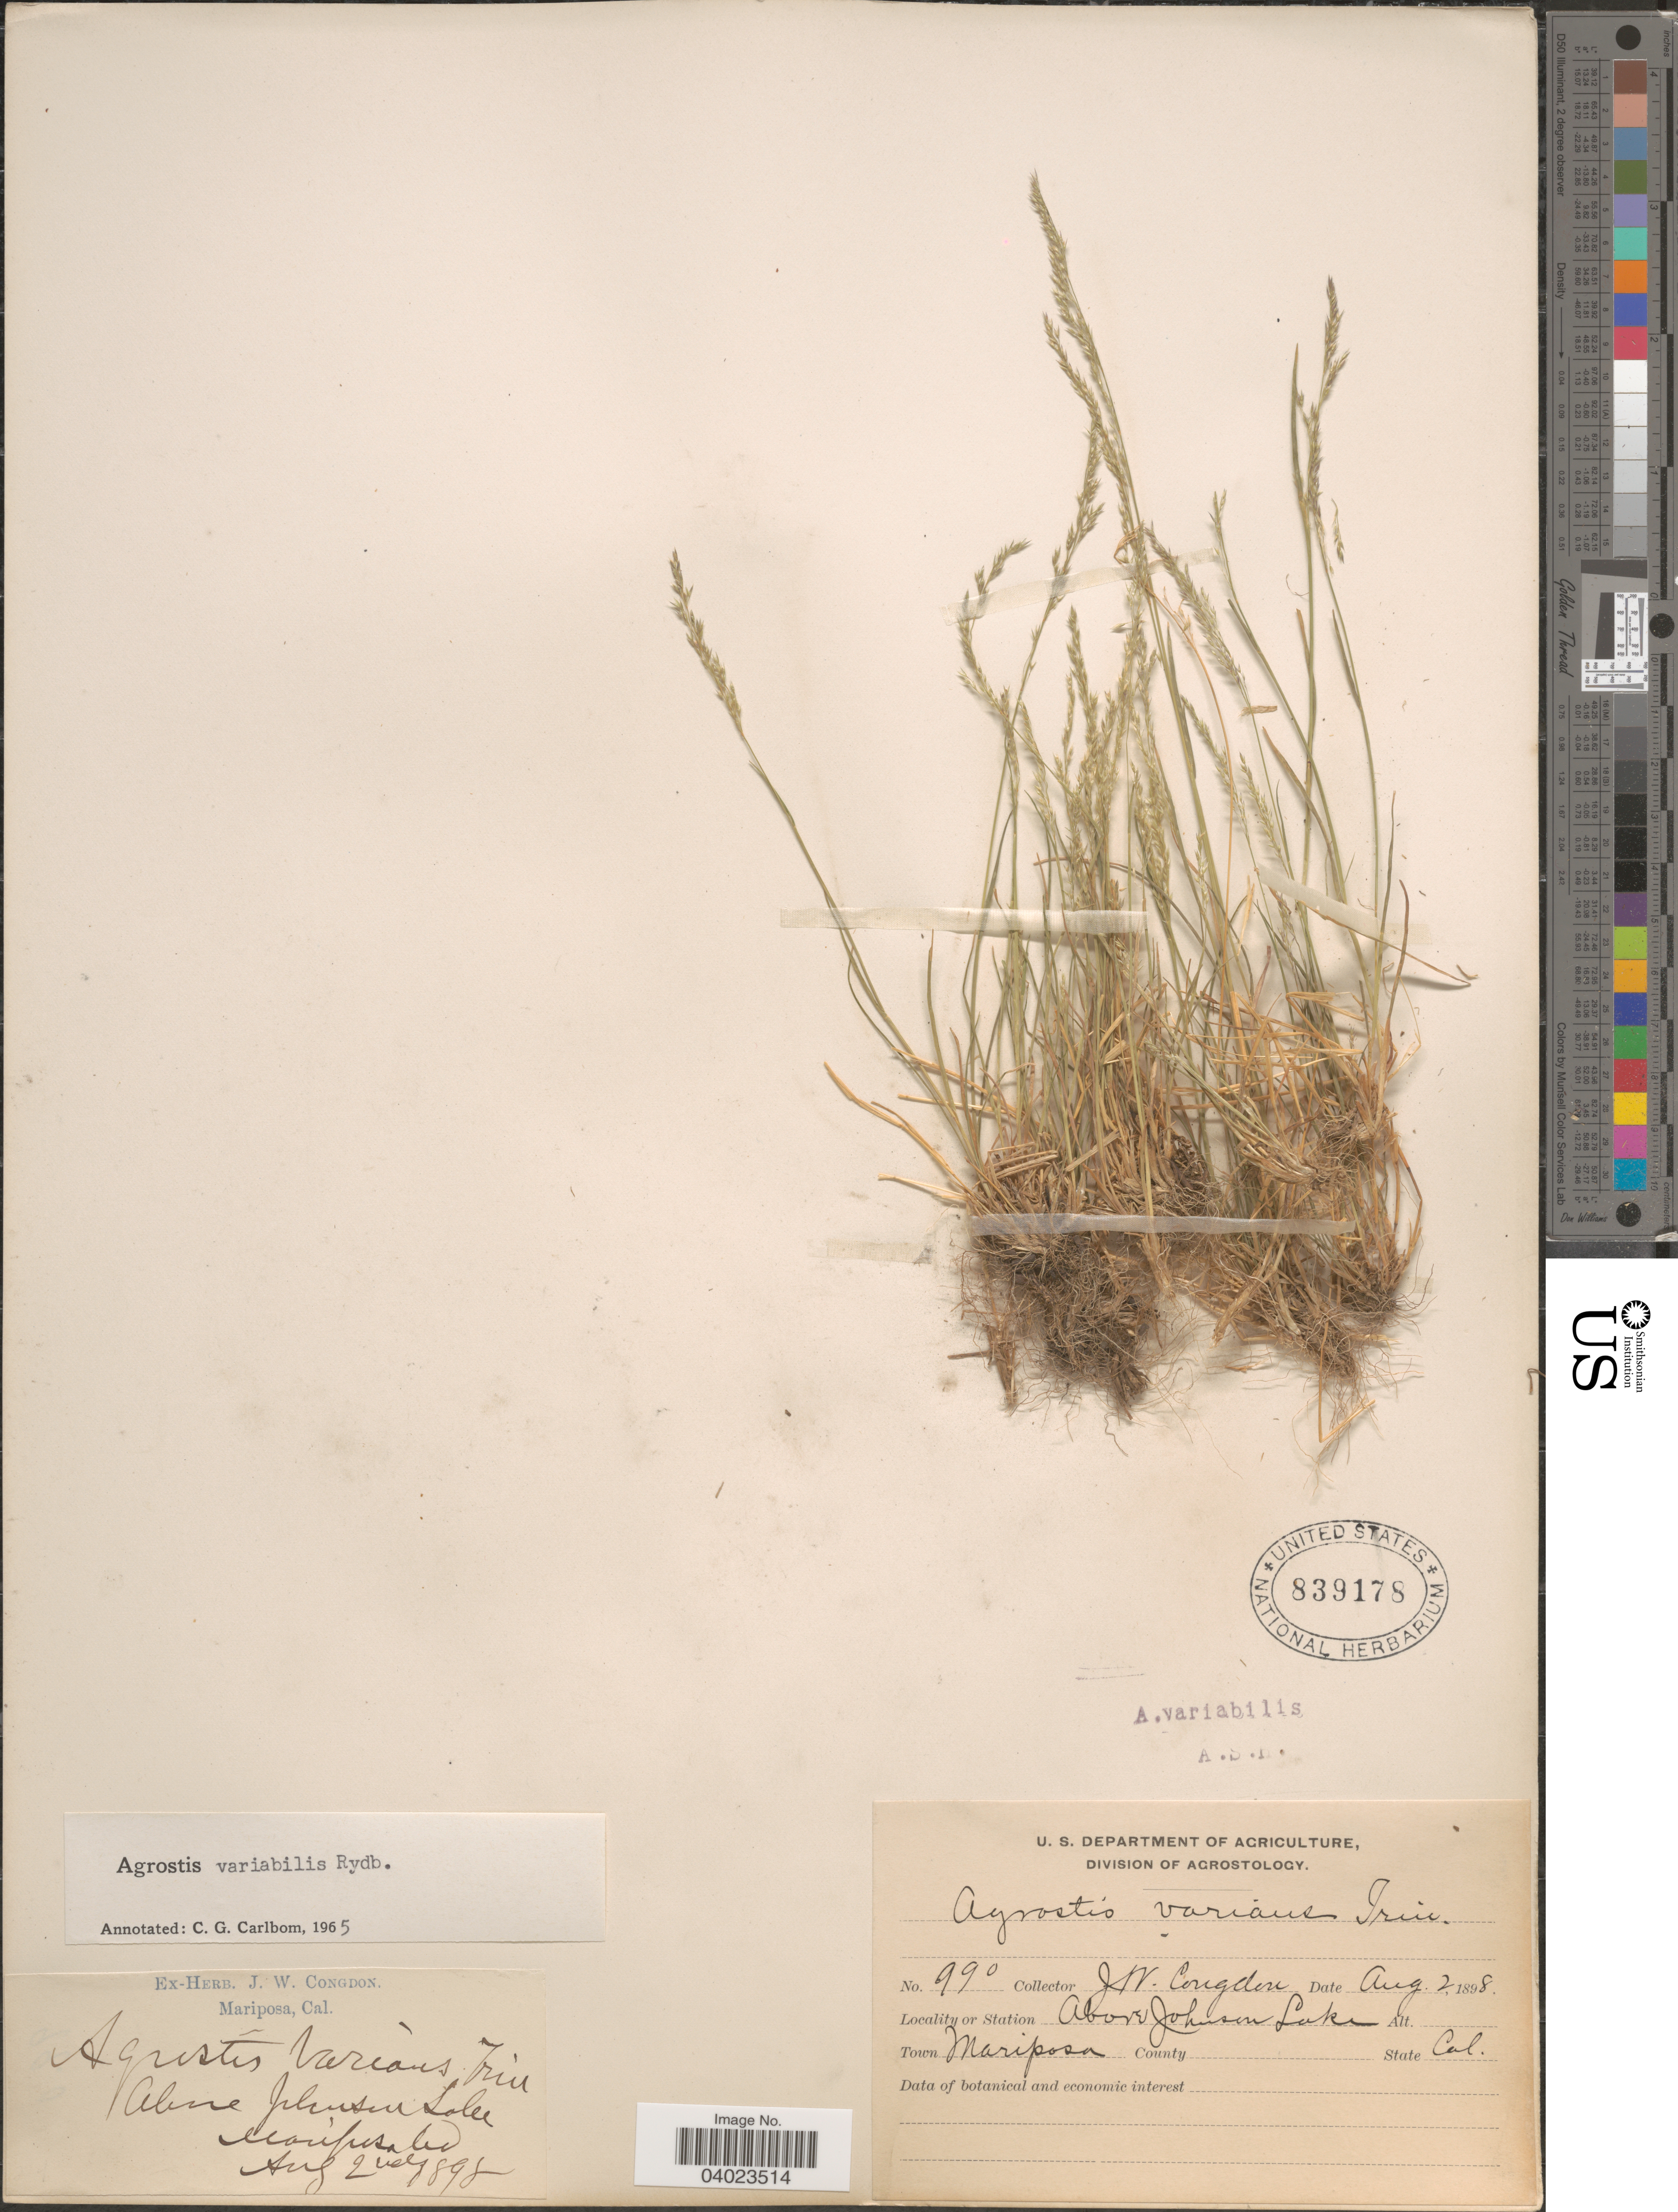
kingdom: Plantae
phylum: Tracheophyta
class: Liliopsida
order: Poales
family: Poaceae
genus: Agrostis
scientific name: Agrostis variabilis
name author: Rydb.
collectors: J. W. Congdon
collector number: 990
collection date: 1898-08-02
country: United States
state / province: California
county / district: Mariposa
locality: Above Johnson Lake. Town Mariposa. Mariposa Co.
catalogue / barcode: US 839178